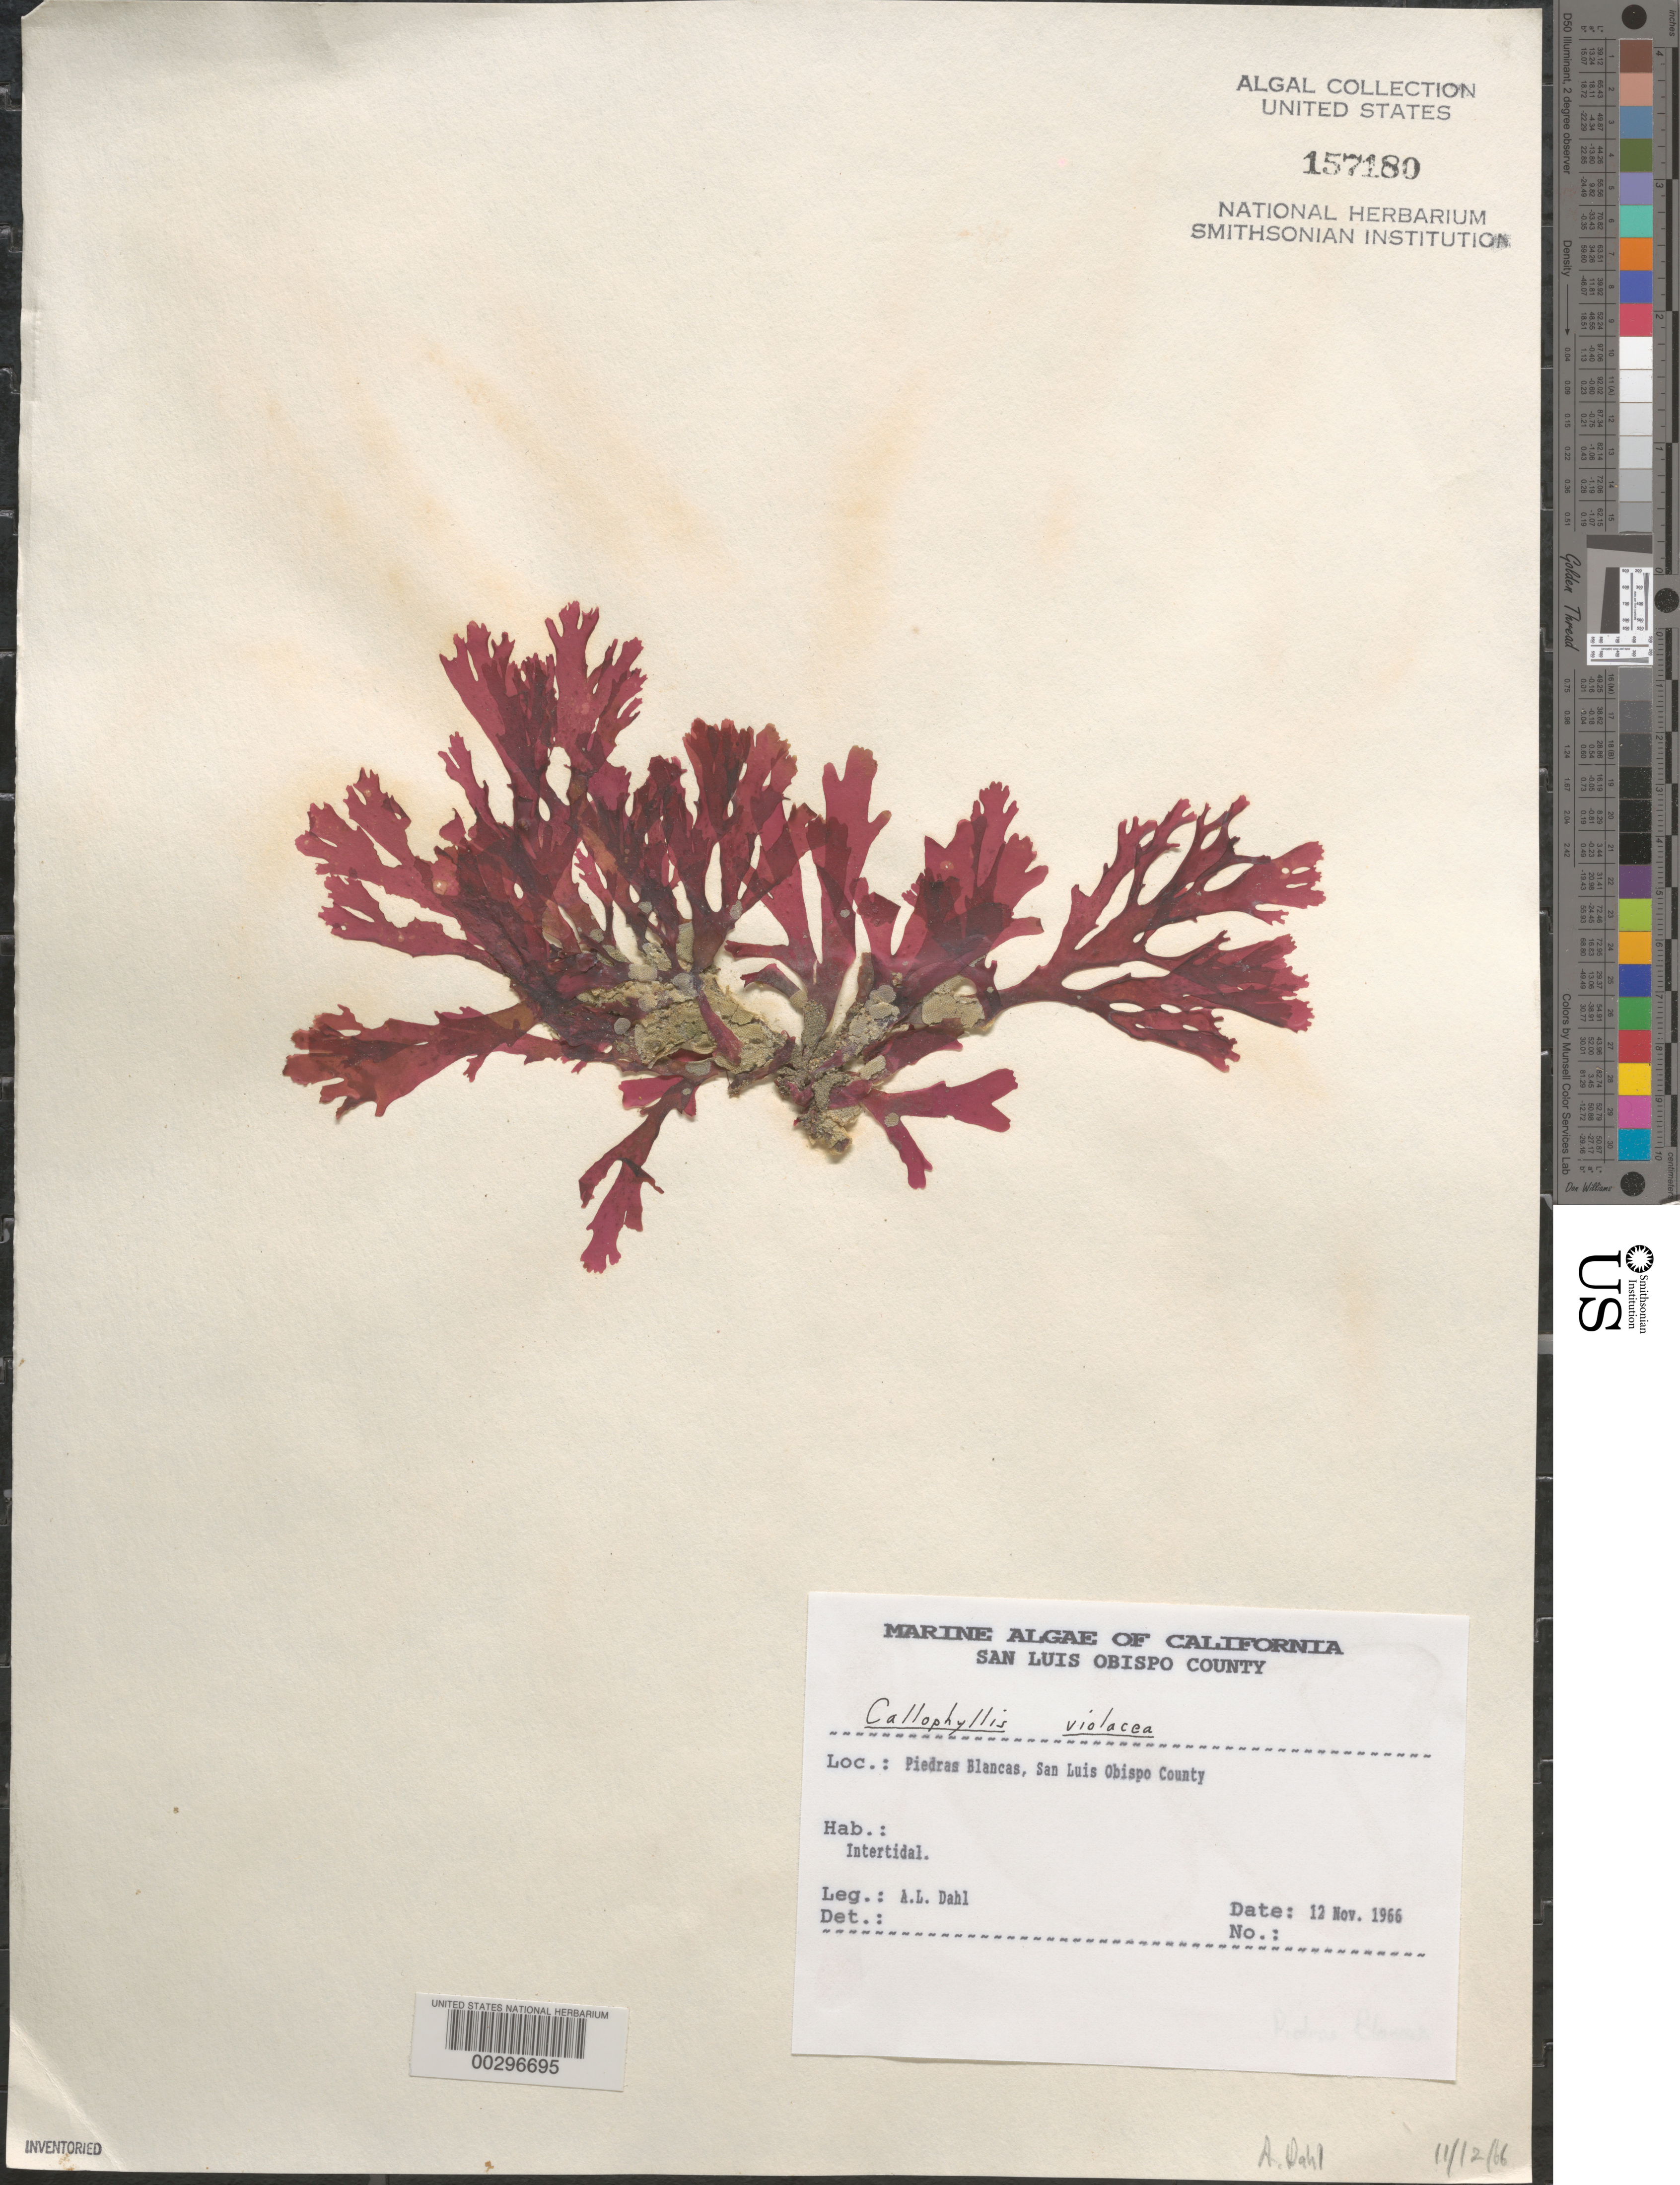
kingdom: Plantae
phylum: Rhodophyta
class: Florideophyceae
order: Gigartinales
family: Kallymeniaceae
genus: Callophyllis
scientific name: Callophyllis violacea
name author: J. Agardh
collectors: A. Dahl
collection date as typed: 12 Nov 1966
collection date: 1966-11-12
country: United States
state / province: California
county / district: San Luis Obispo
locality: Piedras Blancas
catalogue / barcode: US 157180